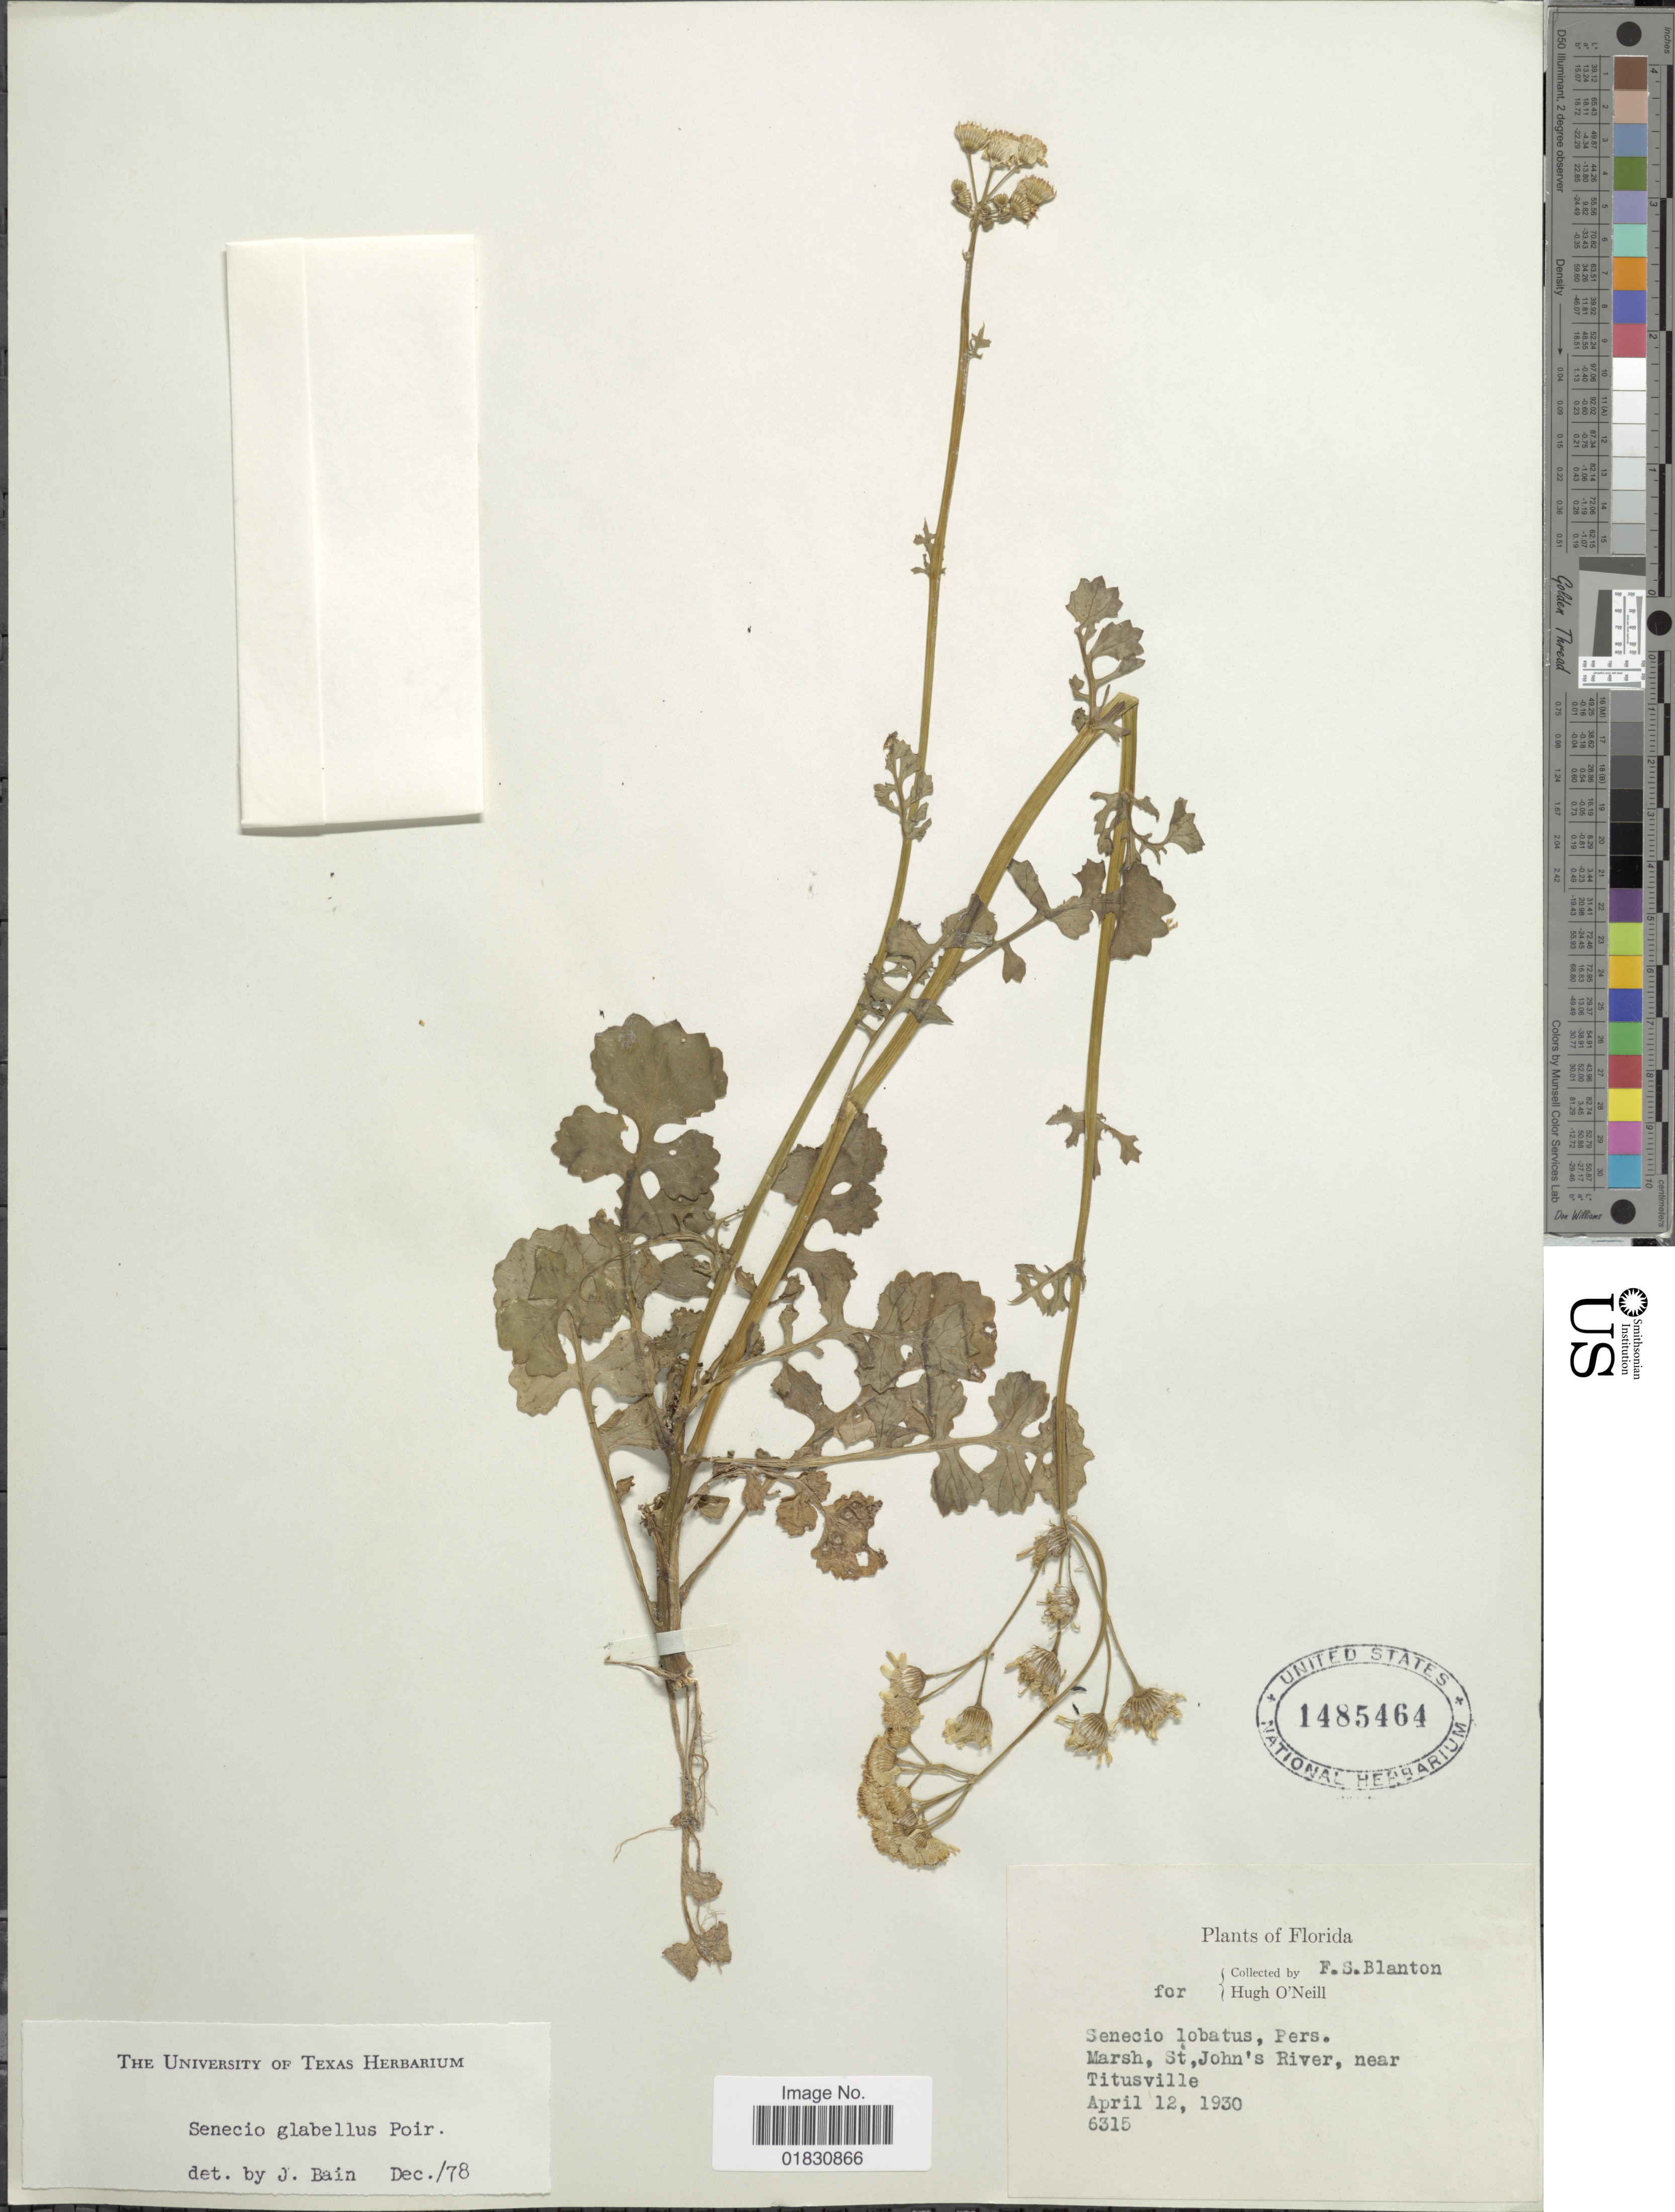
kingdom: Plantae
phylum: Tracheophyta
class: Magnoliopsida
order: Asterales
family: Asteraceae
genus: Packera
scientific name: Packera glabella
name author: (Poir.) C. Jeffrey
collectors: F. S. Blanton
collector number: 6315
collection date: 1930-04-12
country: United States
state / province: Florida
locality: Marsh, St. John's River, near Titusville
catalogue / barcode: US 1485464